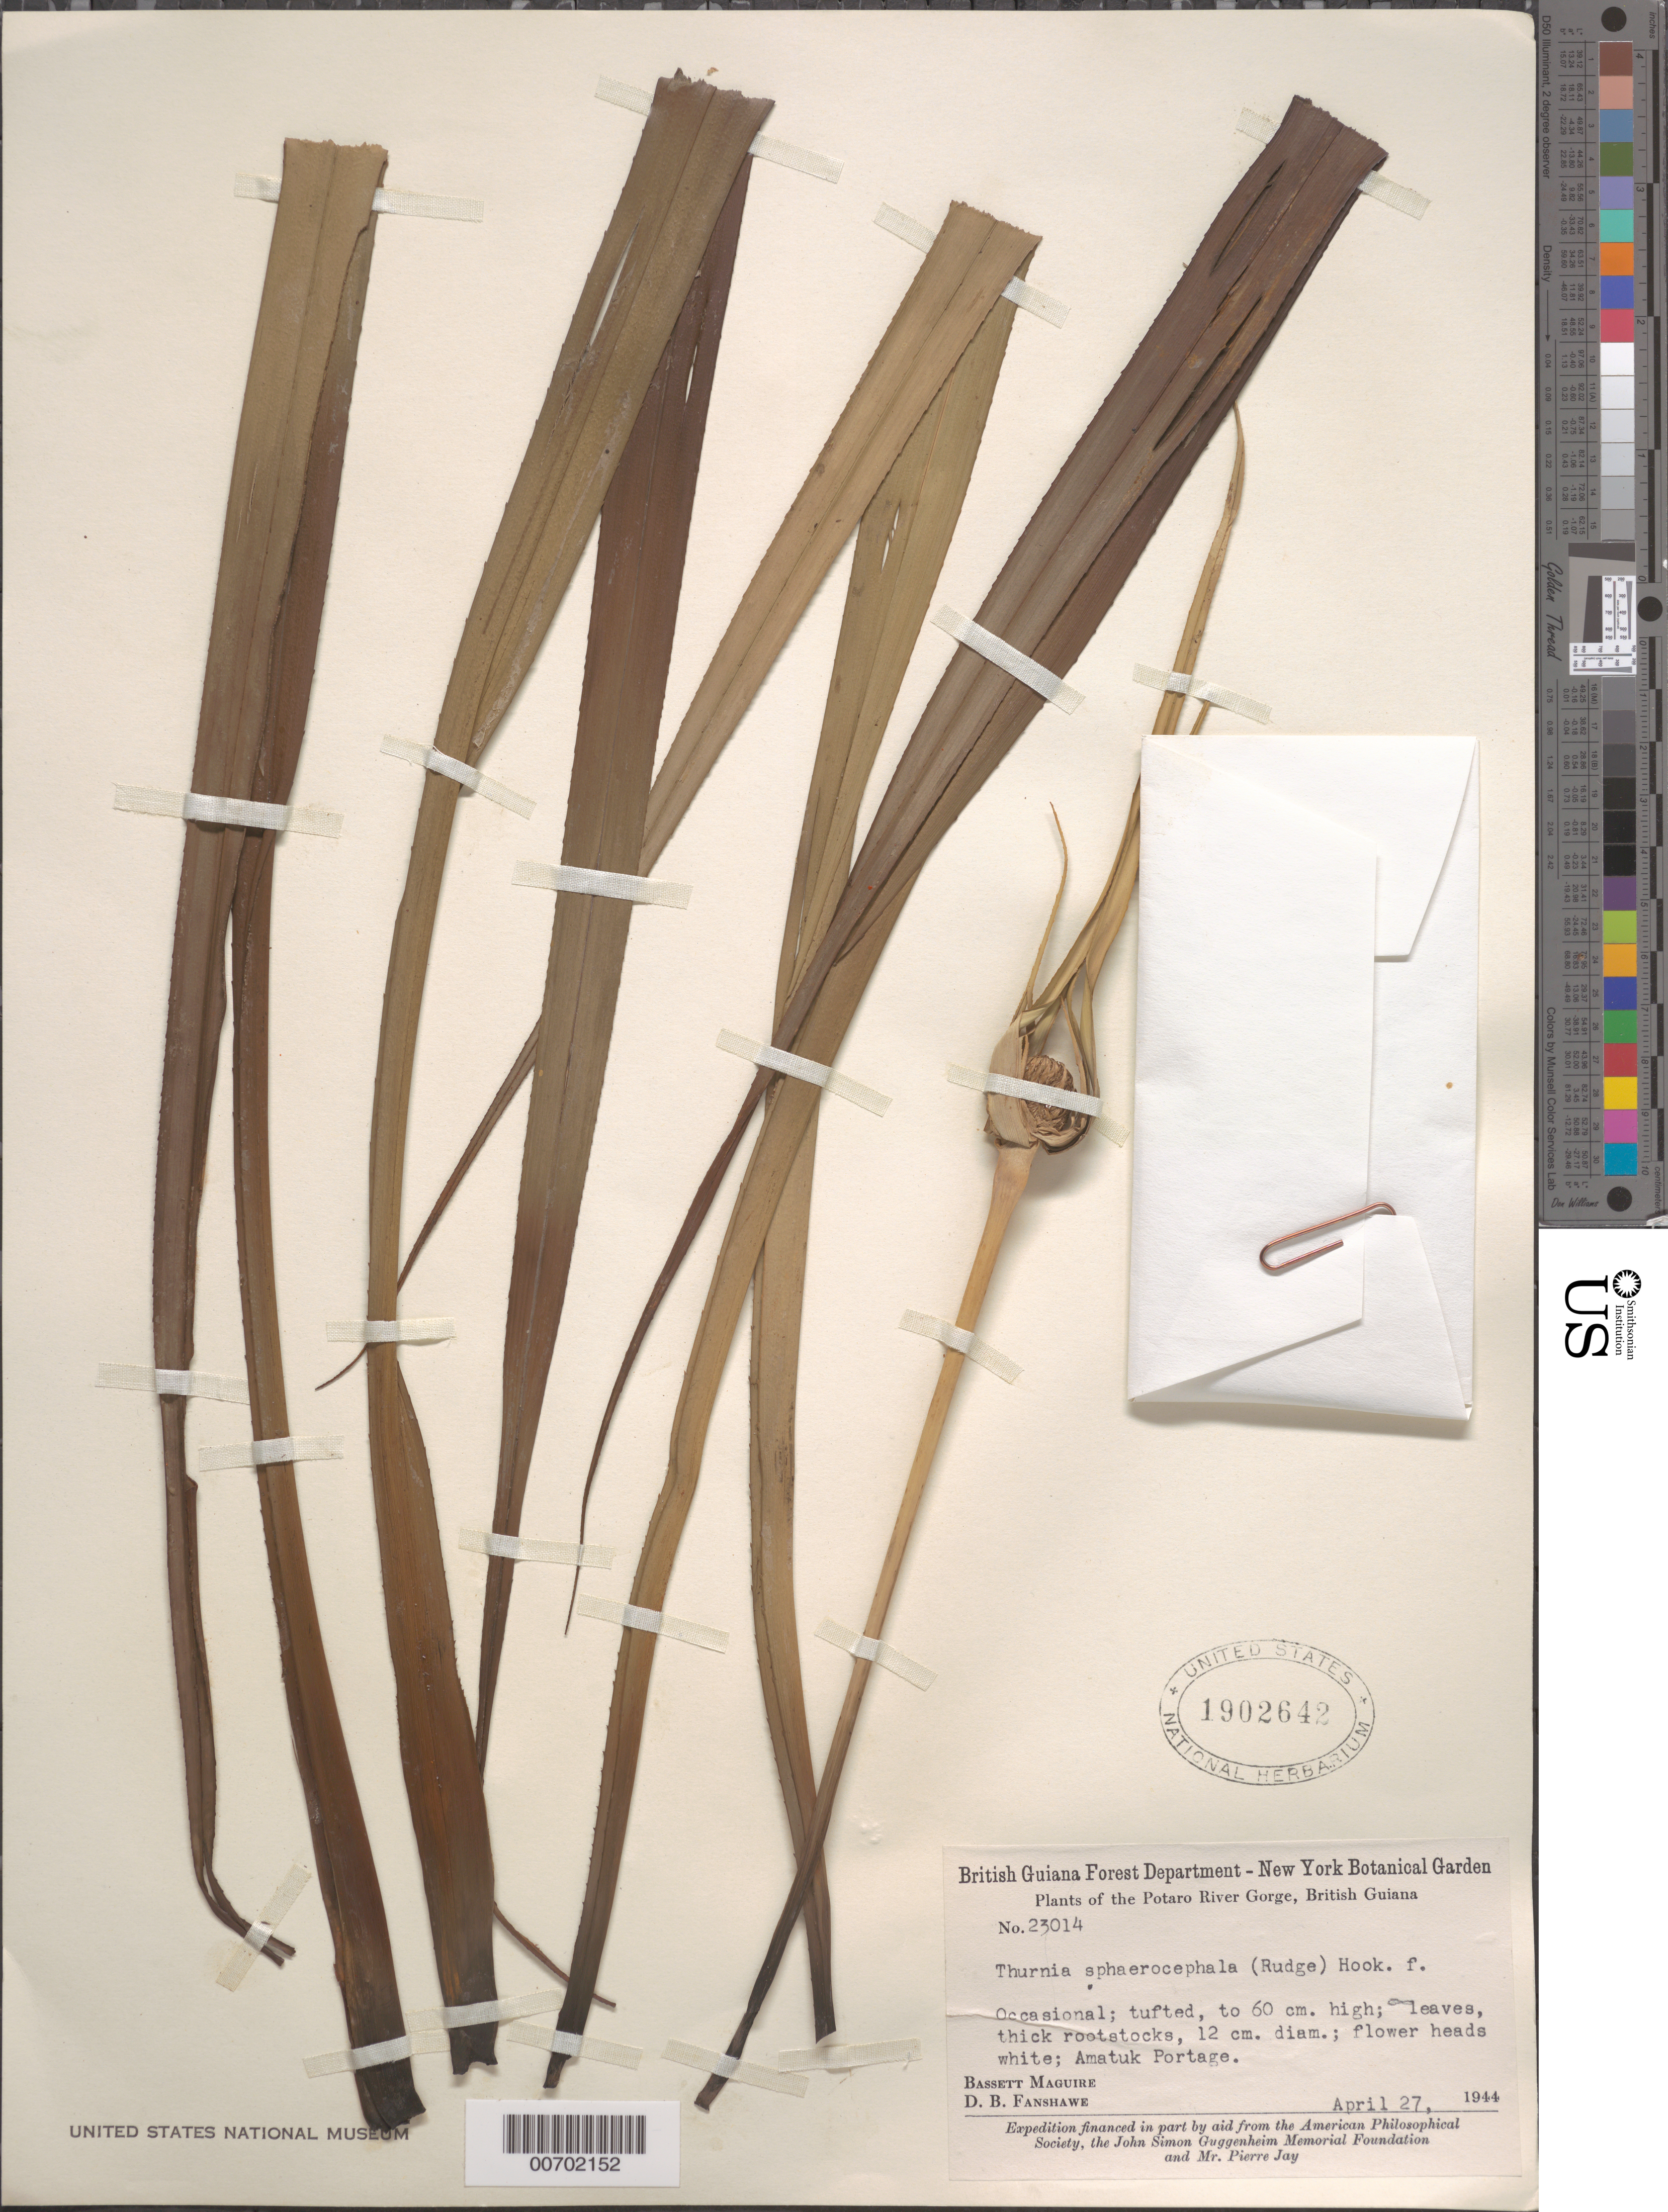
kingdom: Plantae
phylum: Tracheophyta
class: Liliopsida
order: Poales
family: Thurniaceae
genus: Thurnia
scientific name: Thurnia sphaerocephala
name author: (Rudge) Hook. f.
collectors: B. Maguire & D. B. Fanshawe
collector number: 23014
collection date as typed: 27-Apr-44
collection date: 1944-04-27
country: Guyana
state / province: Potaro-Siparuni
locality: Amatuk Portage, Potaro River Gorge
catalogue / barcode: US 1902642